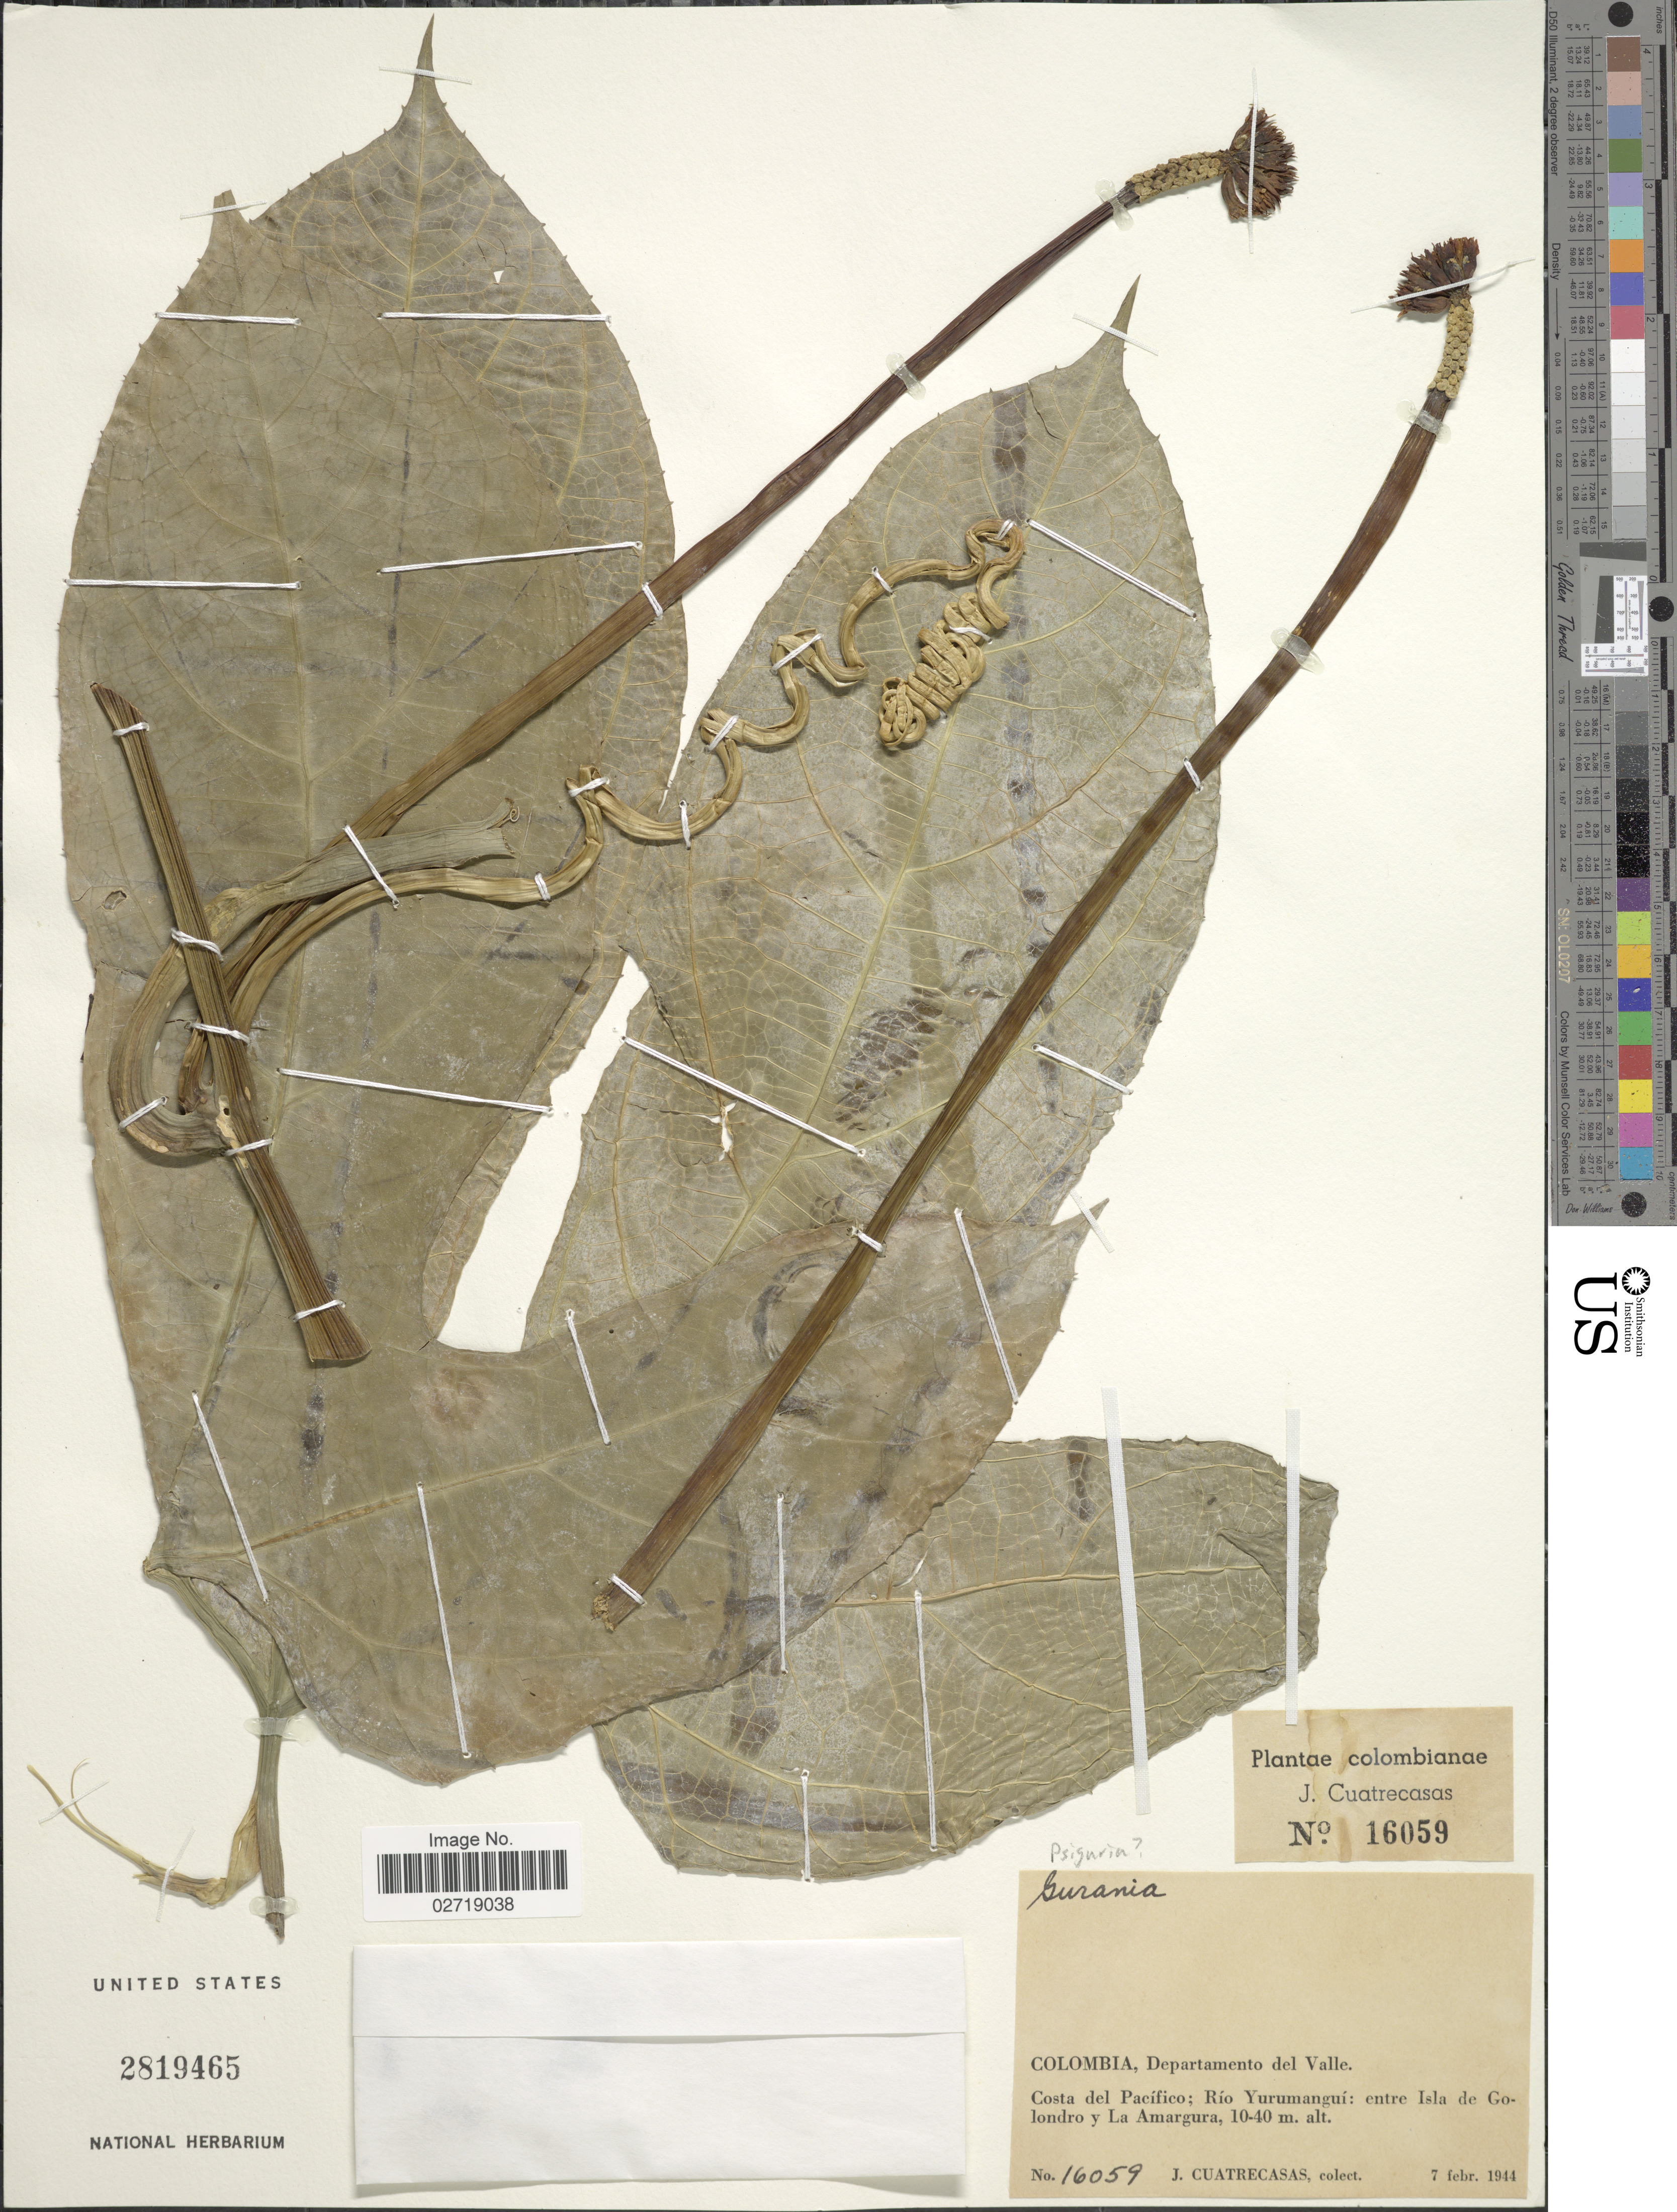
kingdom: Plantae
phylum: Tracheophyta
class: Magnoliopsida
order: Cucurbitales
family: Cucurbitaceae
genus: Psiguria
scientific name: Psiguria sp.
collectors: J. Cuatrecasas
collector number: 16059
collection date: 1944-02-07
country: Colombia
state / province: Valle del Cauca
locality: Departamento del Valle. Costa del Pacifico; Rio Yurumangui: entre Isla de Golondro y La Amargura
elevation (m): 10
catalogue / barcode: US 2819465